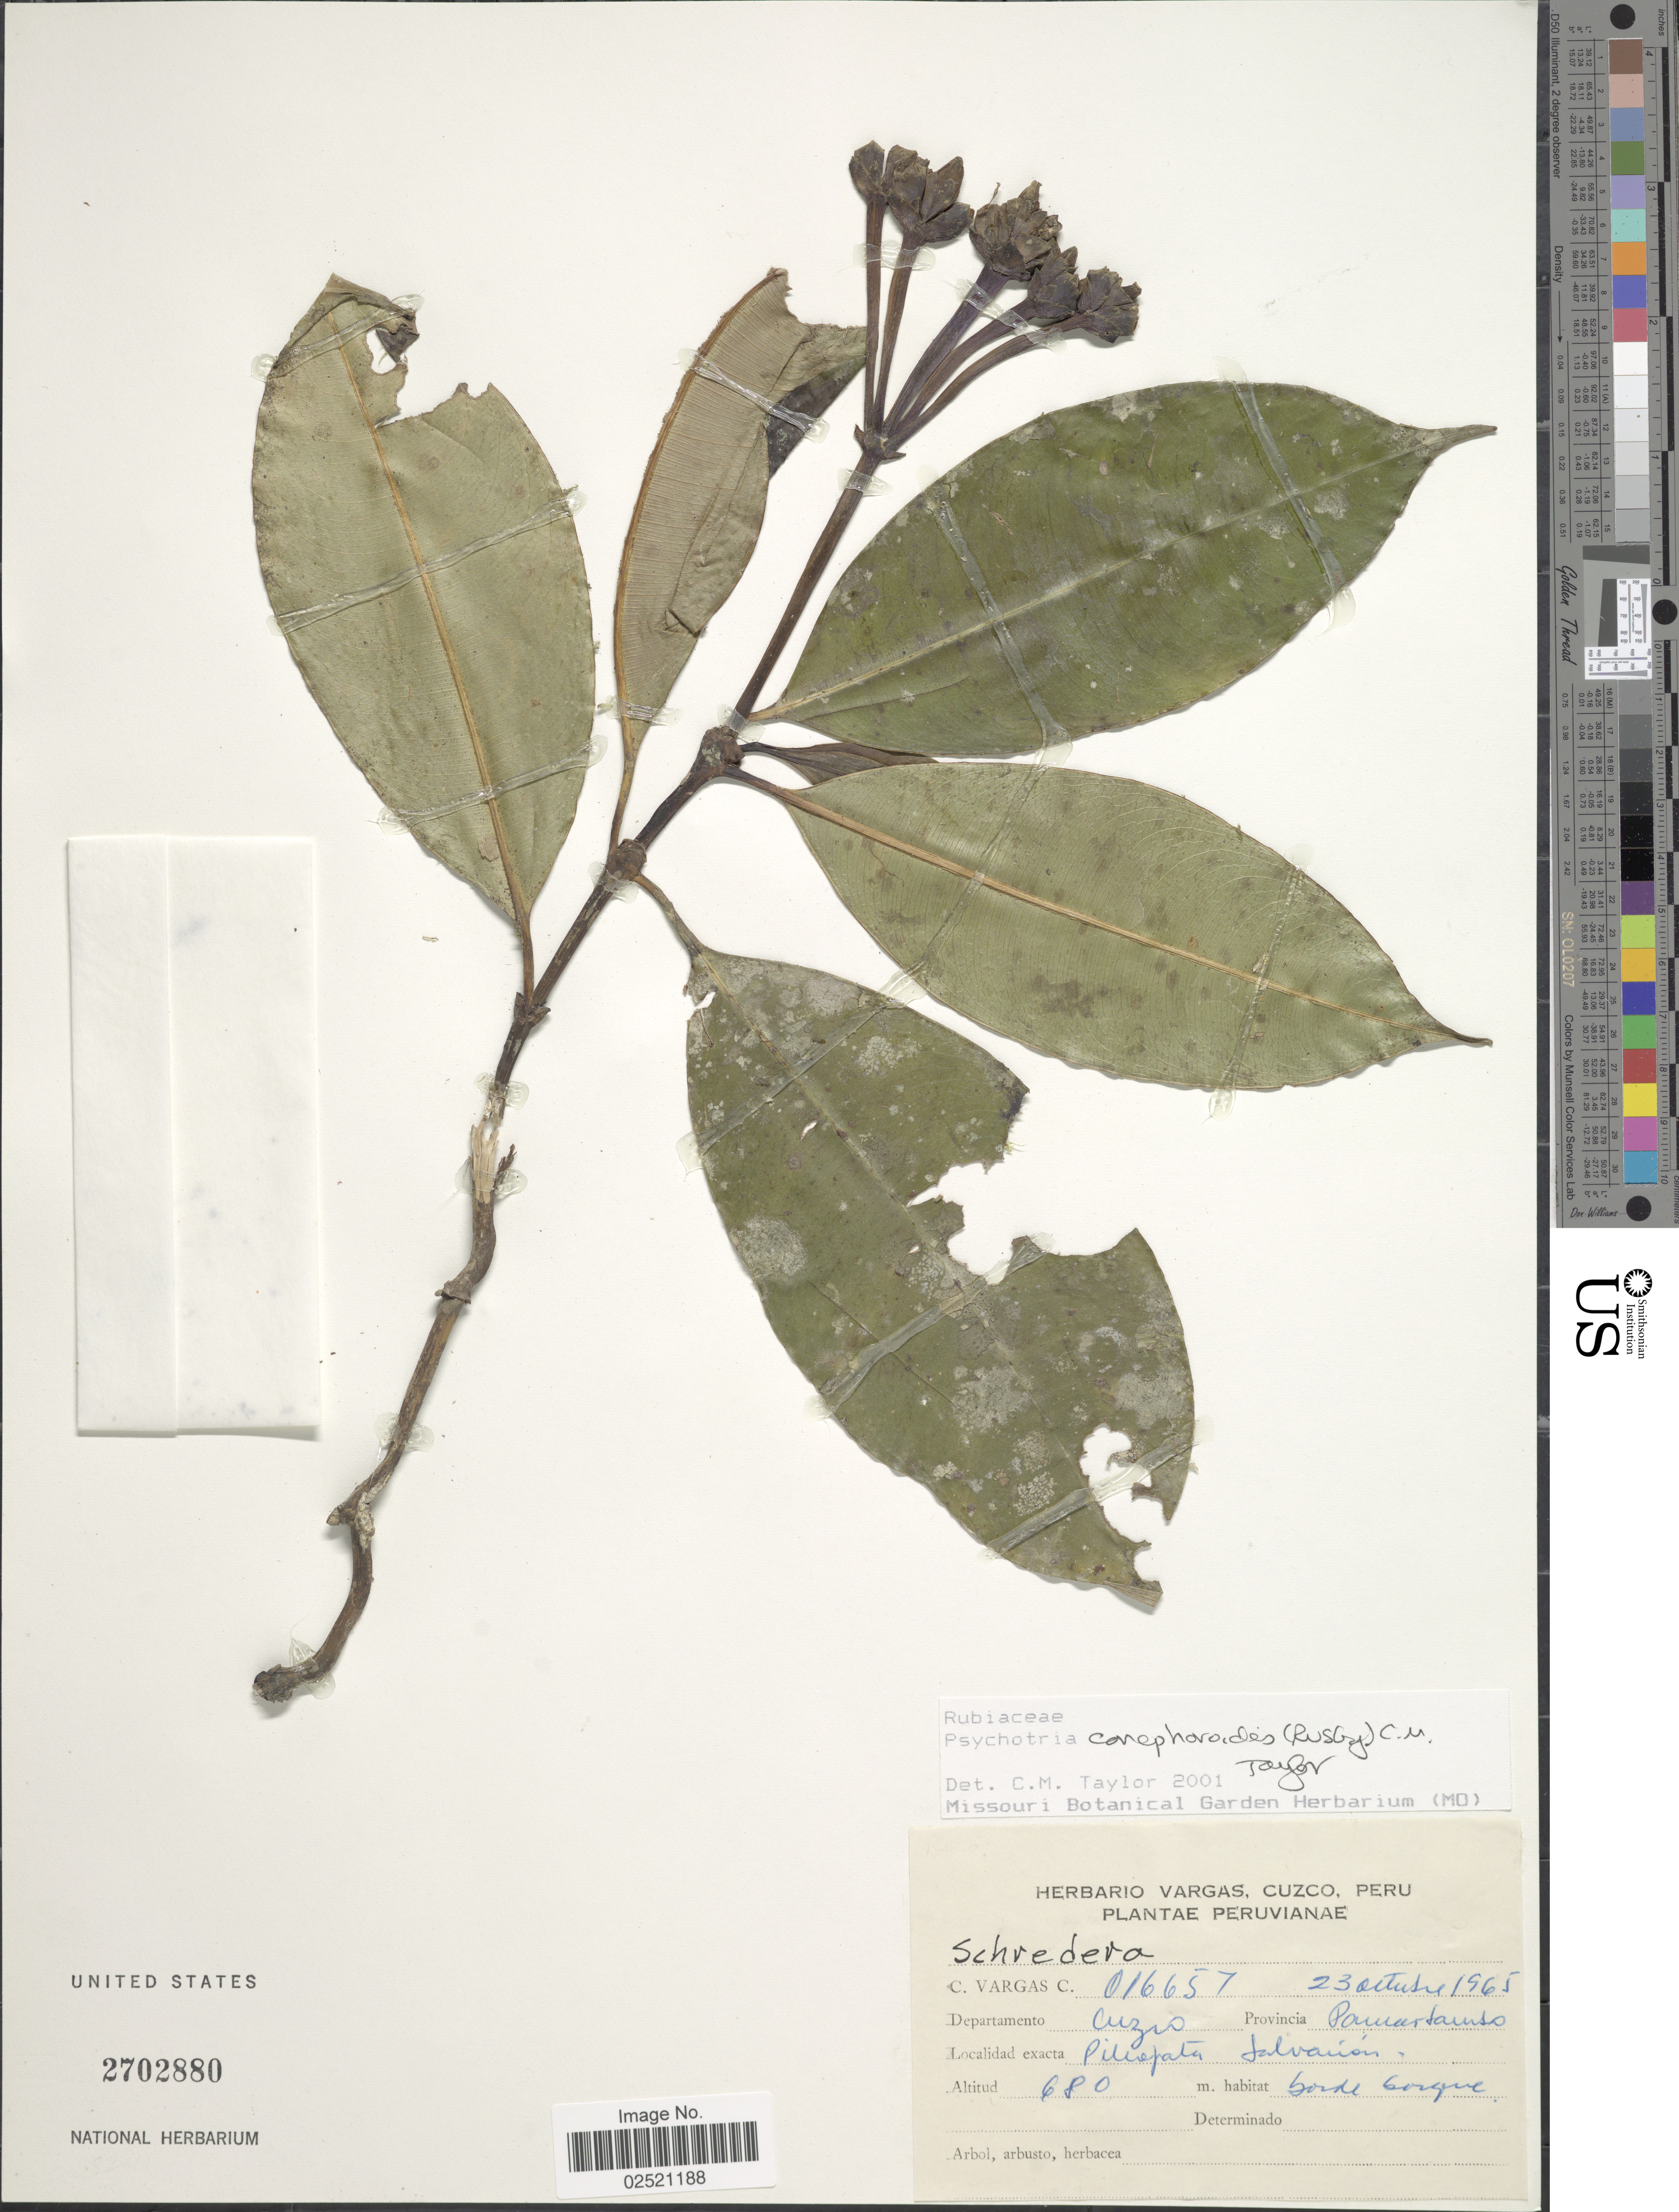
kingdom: Plantae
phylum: Tracheophyta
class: Magnoliopsida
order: Gentianales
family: Rubiaceae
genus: Psychotria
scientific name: Psychotria conephoroides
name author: (Rusby) C.M. Taylor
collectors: C. Vargas Calderón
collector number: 016657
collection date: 1965-10-23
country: Peru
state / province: Cusco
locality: Cuzco, Provincia Paucartambo, Pilcopata Salvación.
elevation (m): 680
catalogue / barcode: US 2702880